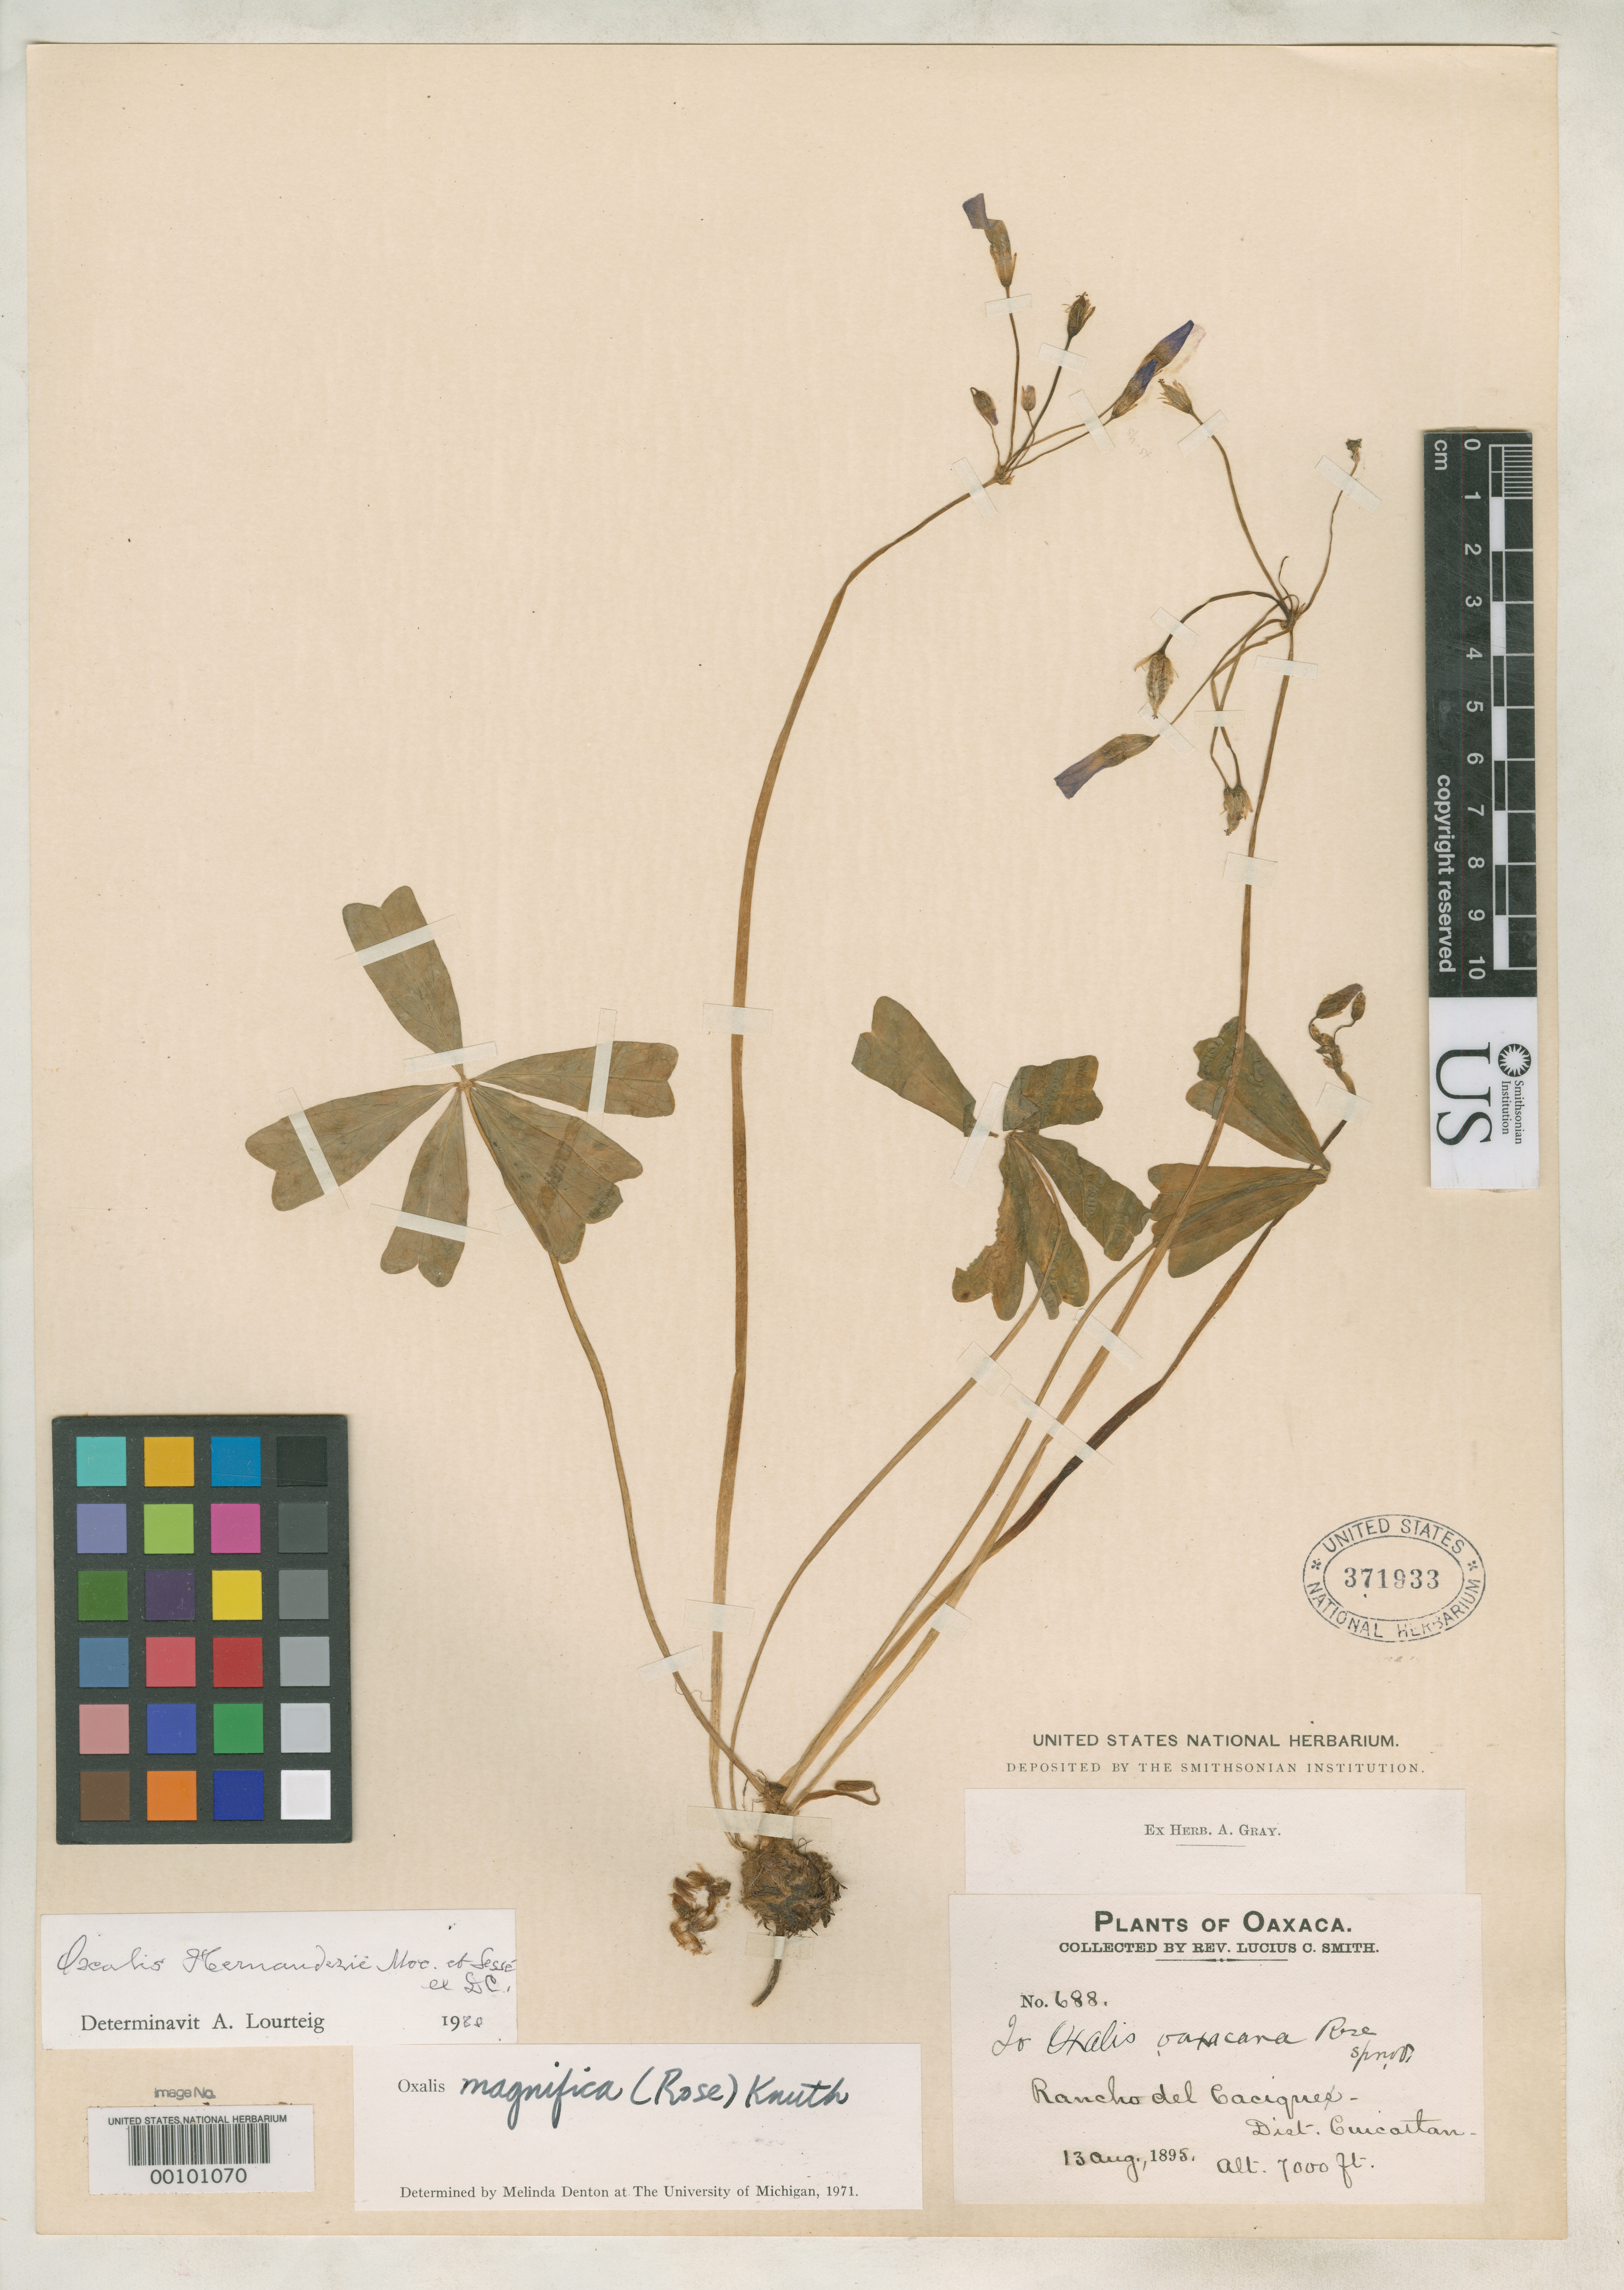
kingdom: Plantae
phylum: Tracheophyta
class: Magnoliopsida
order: Oxalidales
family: Oxalidaceae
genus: Ionoxalis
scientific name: Ionoxalis oaxacana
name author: Rose in Small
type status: Isotype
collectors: L. C. Smith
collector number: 688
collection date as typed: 13 Aug 1895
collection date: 1895-08-13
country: Mexico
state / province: Oaxaca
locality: Rancho del Cacique. Cuicatlan.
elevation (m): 2134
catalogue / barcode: US 371933